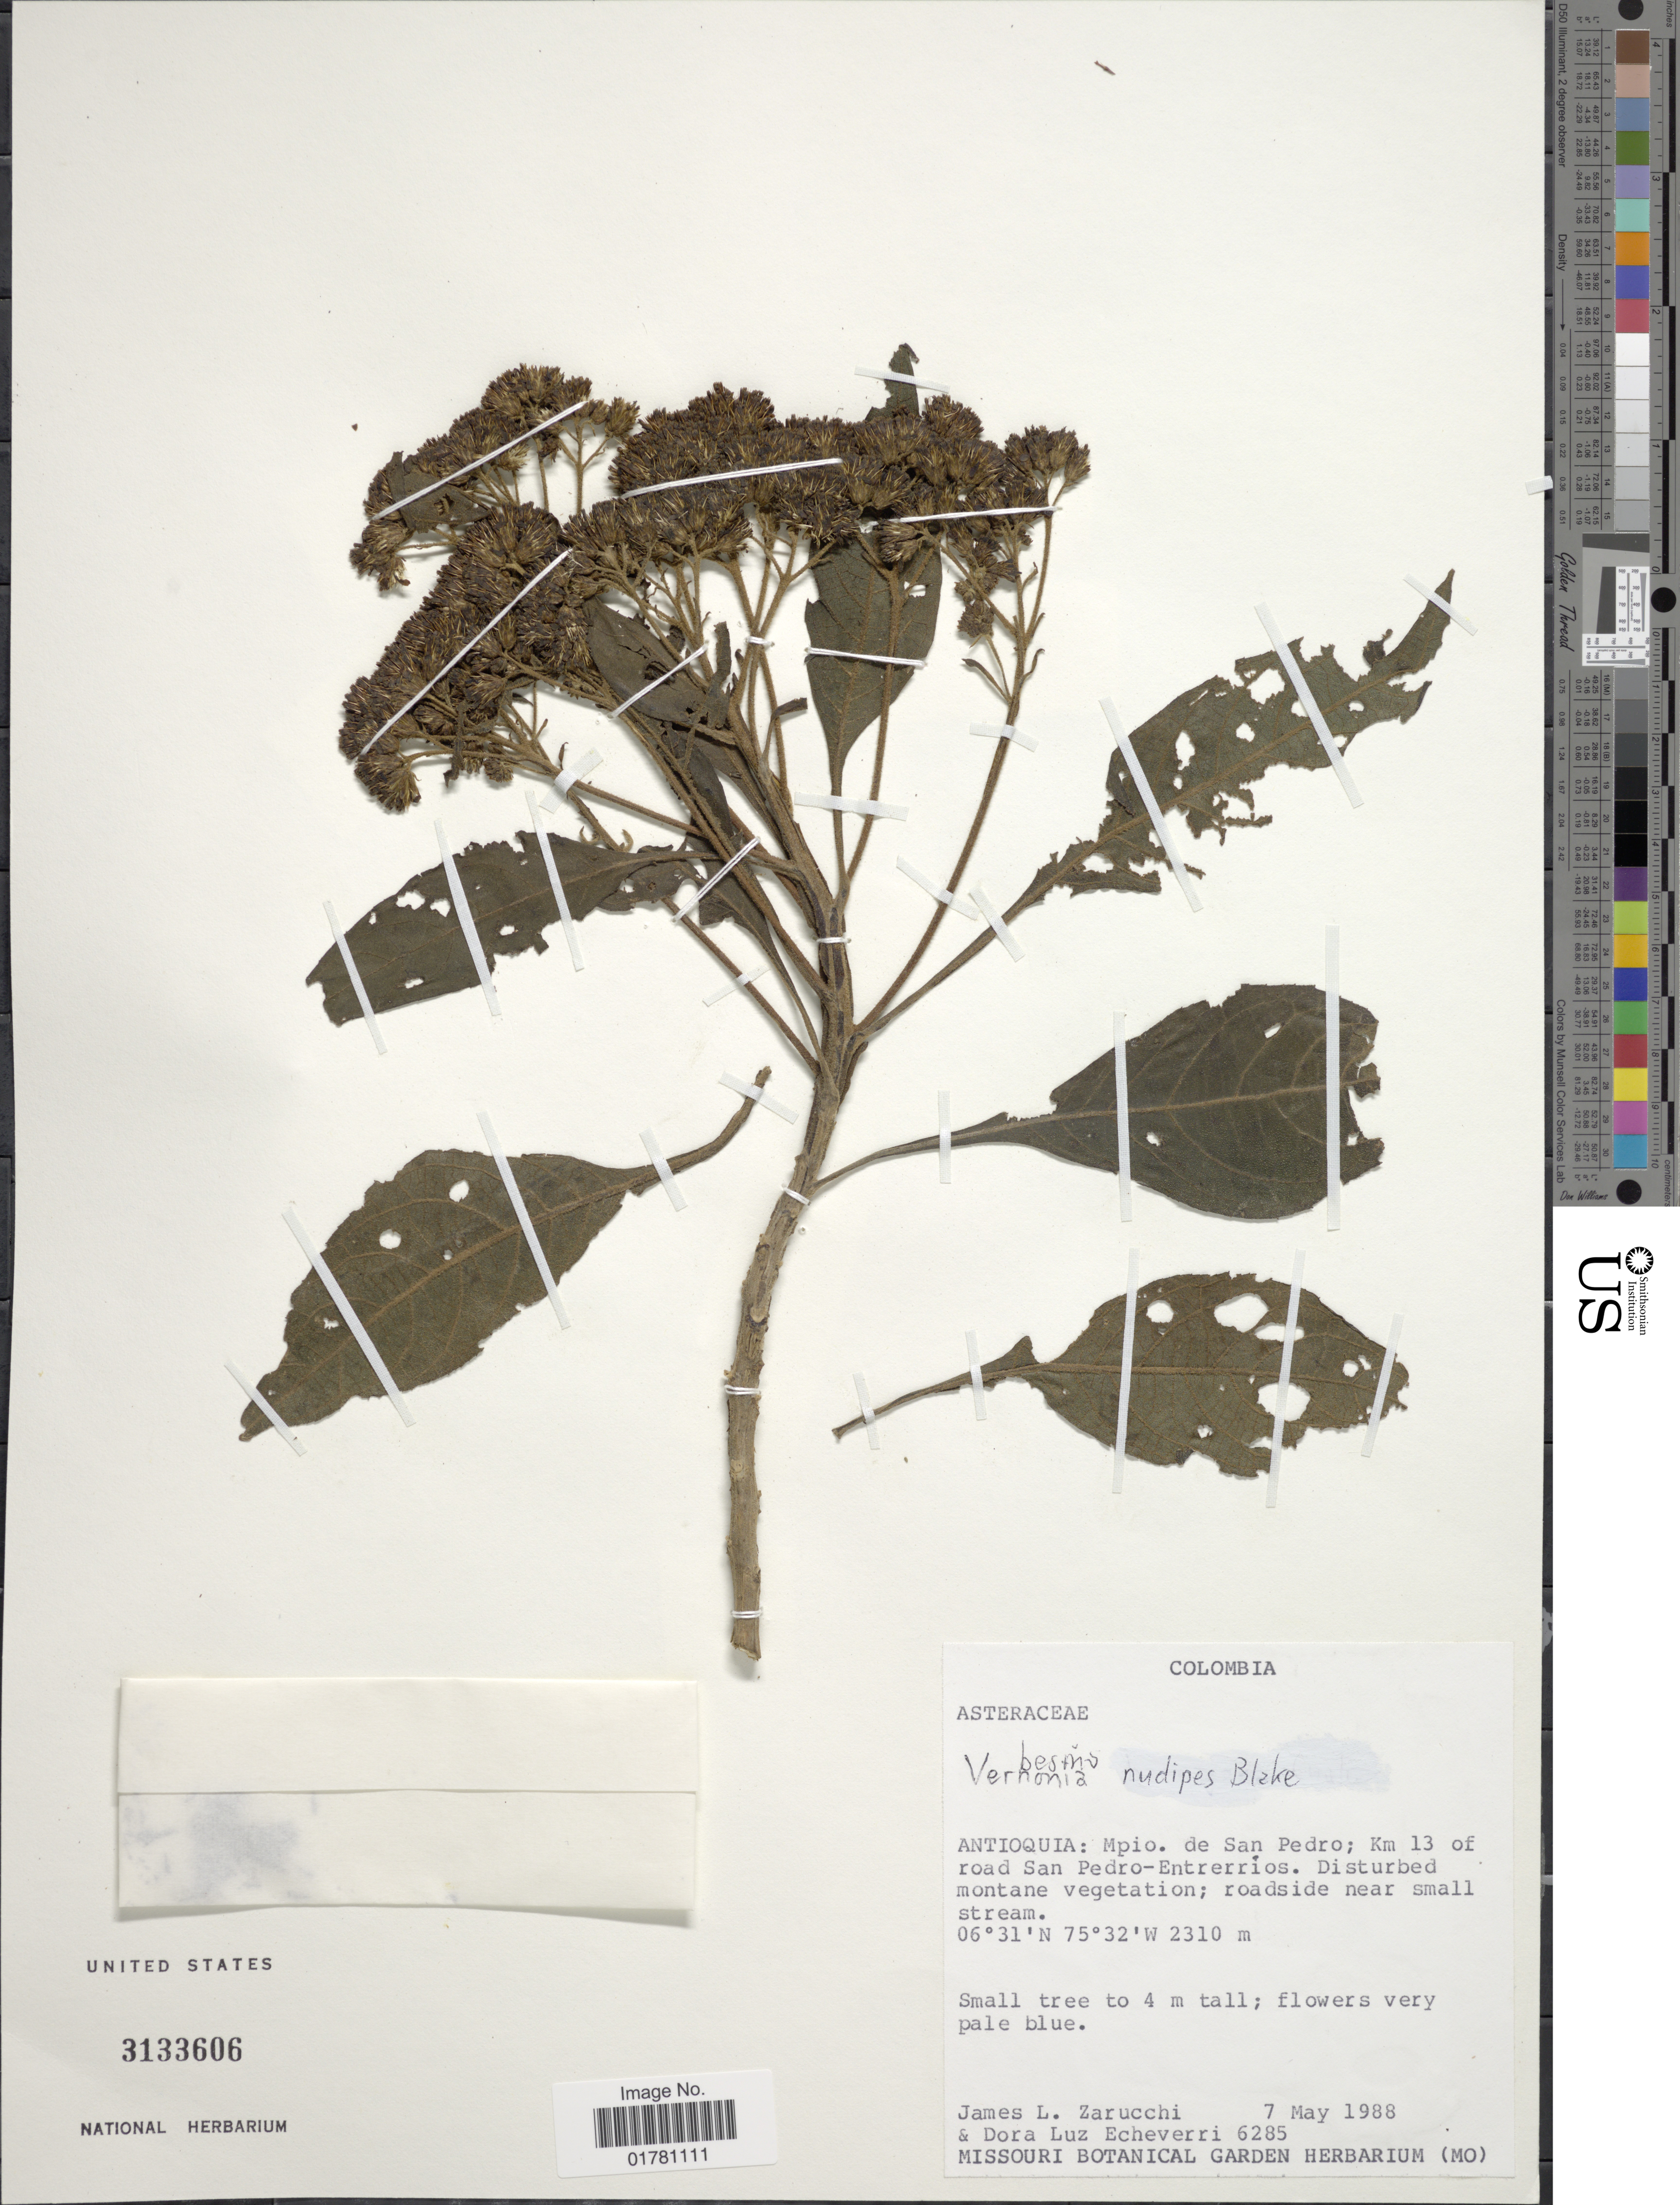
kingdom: Plantae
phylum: Tracheophyta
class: Magnoliopsida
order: Asterales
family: Asteraceae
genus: Verbesina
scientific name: Verbesina nudipes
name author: S.F. Blake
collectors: J. L. Zarucchi & D. Echeverri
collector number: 6285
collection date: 1988-05-07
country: Colombia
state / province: Antioquia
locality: Mpio de San Pedro; Km 13 of road San Pedrol Km 13 of road San Pedo-Entrerríos. Disturbed montane vegetation; roadside near small stream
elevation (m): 2310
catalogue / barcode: US 3133606